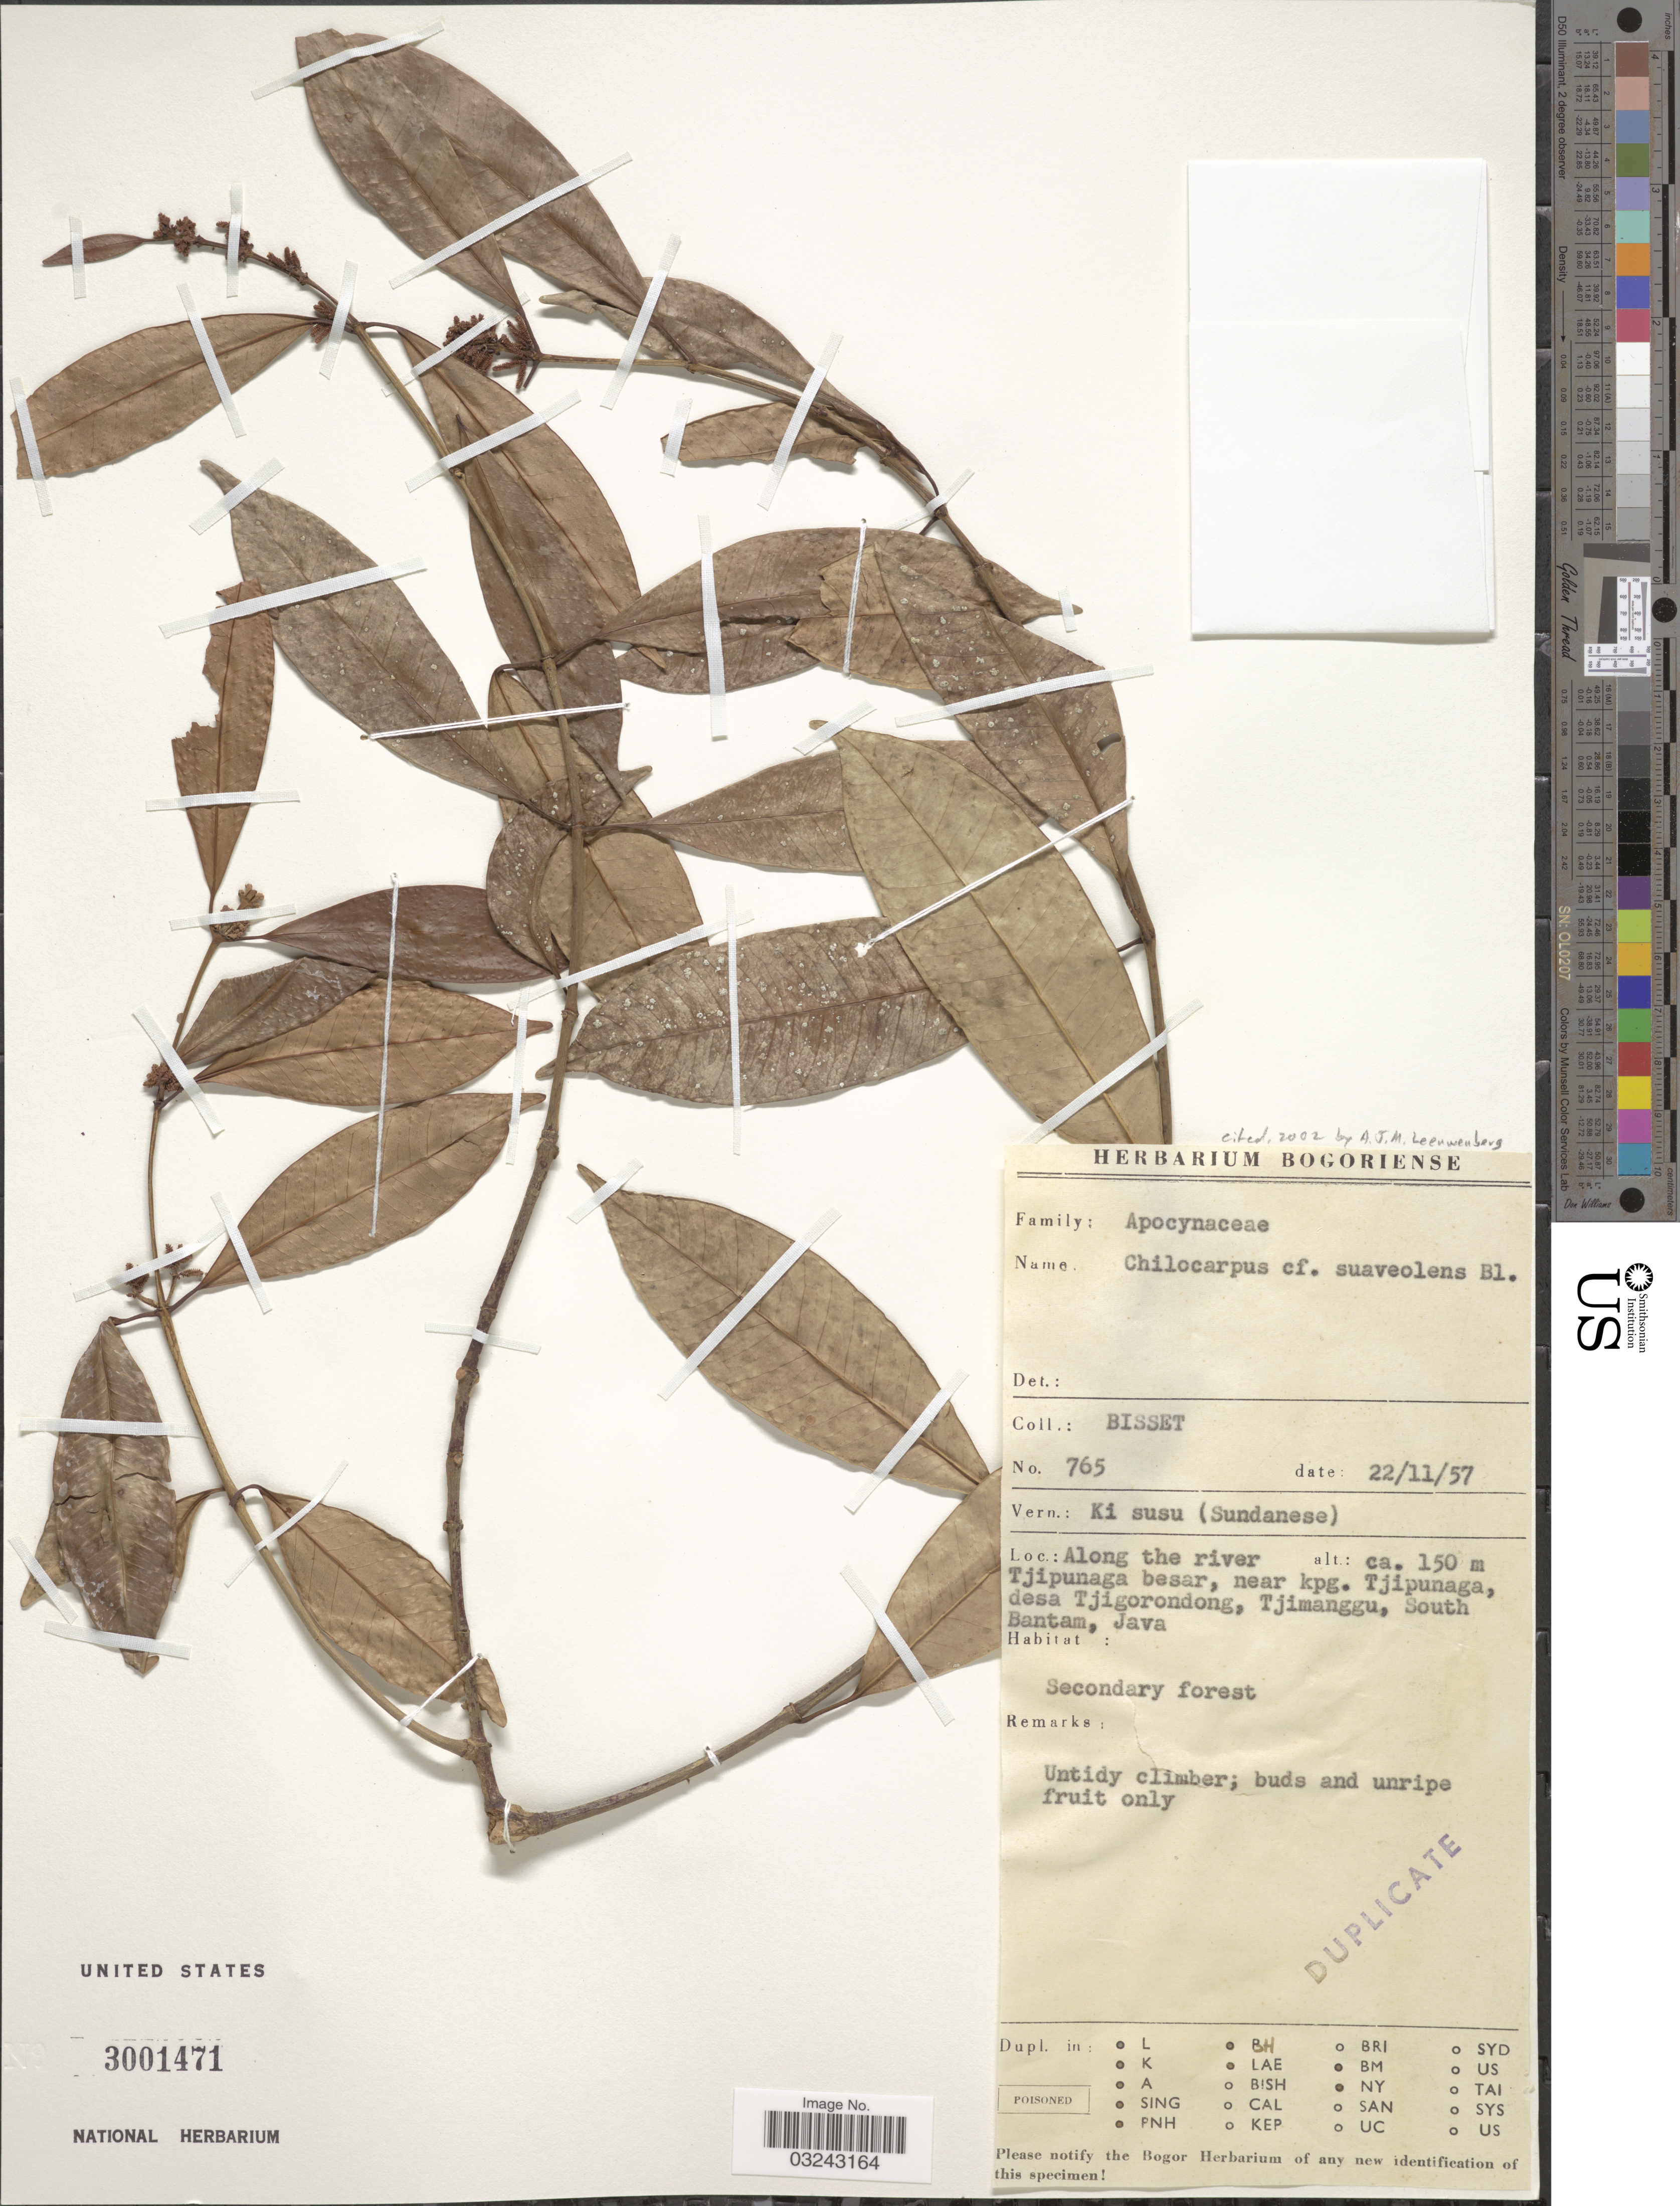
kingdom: Plantae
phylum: Tracheophyta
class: Magnoliopsida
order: Gentianales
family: Apocynaceae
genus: Chilocarpus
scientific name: Chilocarpus suaveolens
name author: Blume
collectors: Bisset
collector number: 765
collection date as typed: Transcribed d/m/y: 22/11/57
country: Indonesia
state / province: Java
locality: Along the river Tjipnaga besar, near kpg. Tjipunaga, desa Tjigorondong, Tjimanggu, South Bantam.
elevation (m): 150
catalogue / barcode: US 3001471